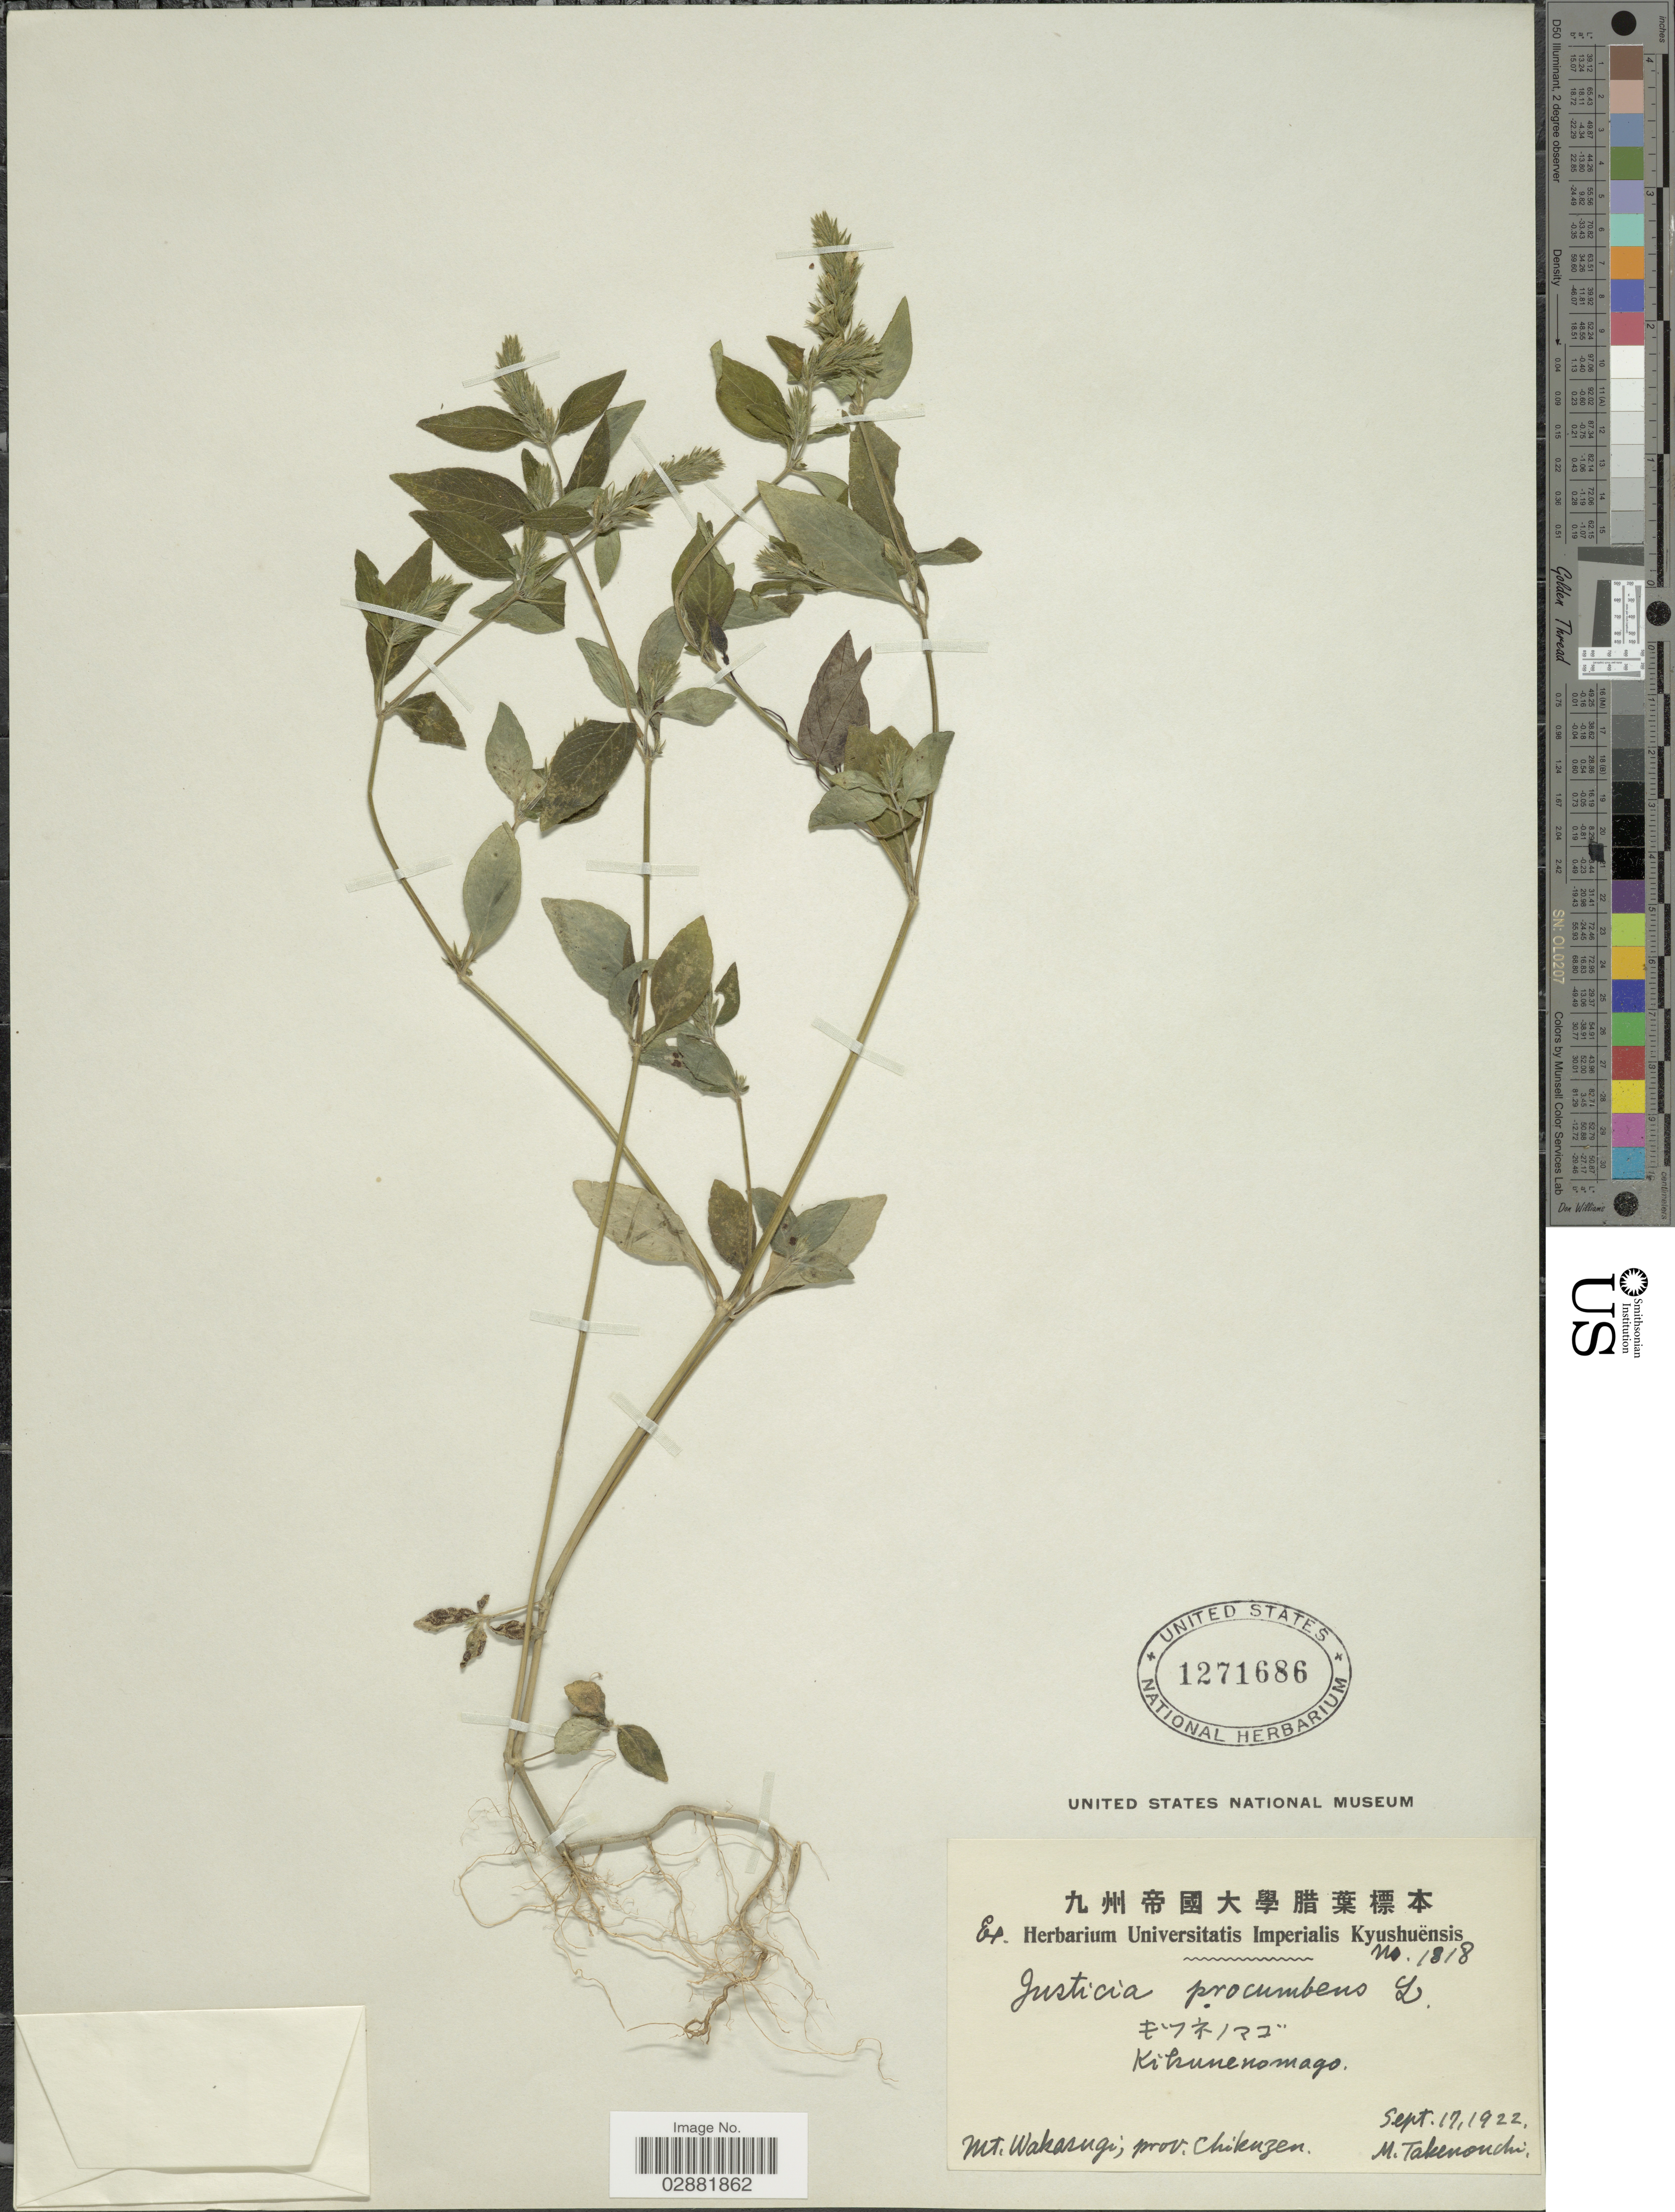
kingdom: Plantae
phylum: Tracheophyta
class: Magnoliopsida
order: Lamiales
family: Acanthaceae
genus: Justicia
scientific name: Justicia procumbens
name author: L.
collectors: M. Takenonchi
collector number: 1818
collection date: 1922-09-17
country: Japan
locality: Mt. Wakasugi, Prov. Chikuzen.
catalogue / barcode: US 1271686